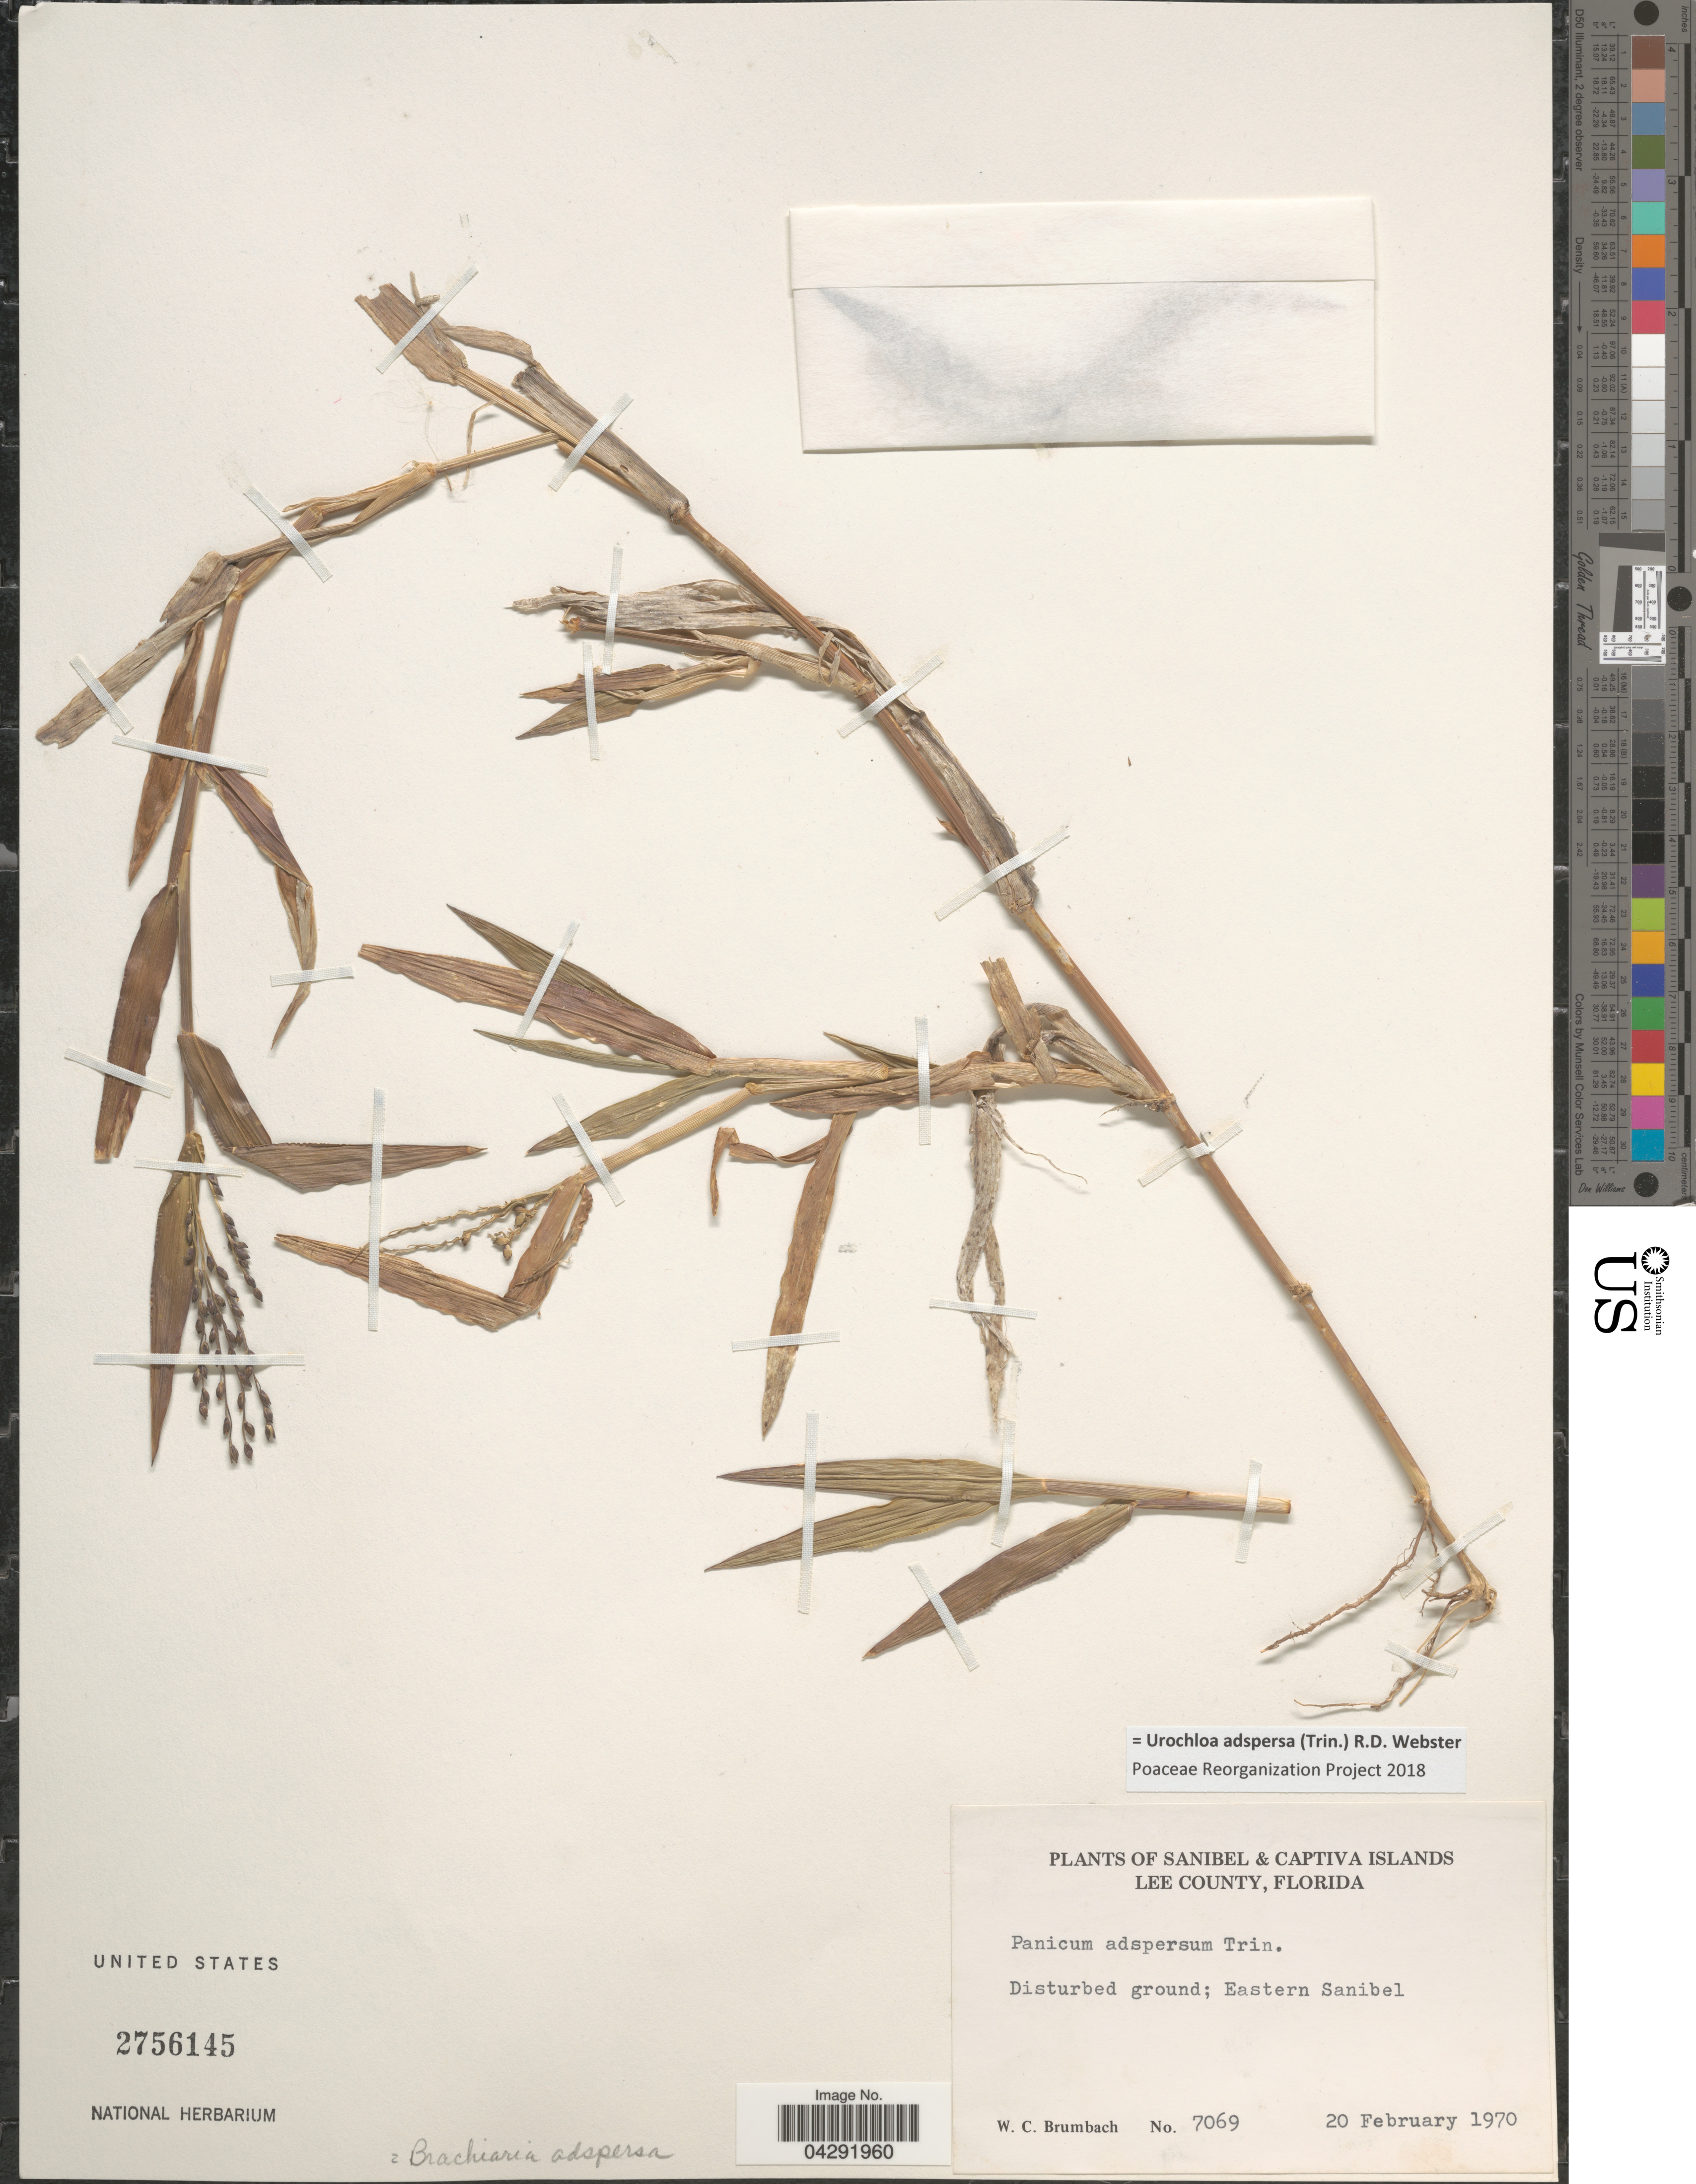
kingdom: Plantae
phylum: Tracheophyta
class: Liliopsida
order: Poales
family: Poaceae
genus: Urochloa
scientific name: Urochloa adspersa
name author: (Trin.) R.D. Webster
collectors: W. C. Brumbach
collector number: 7069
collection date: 1970-02-20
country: United States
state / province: Florida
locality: Sanibel & Captiva Islands. Lee County. Eastern Sanibel.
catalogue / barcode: US 2756145